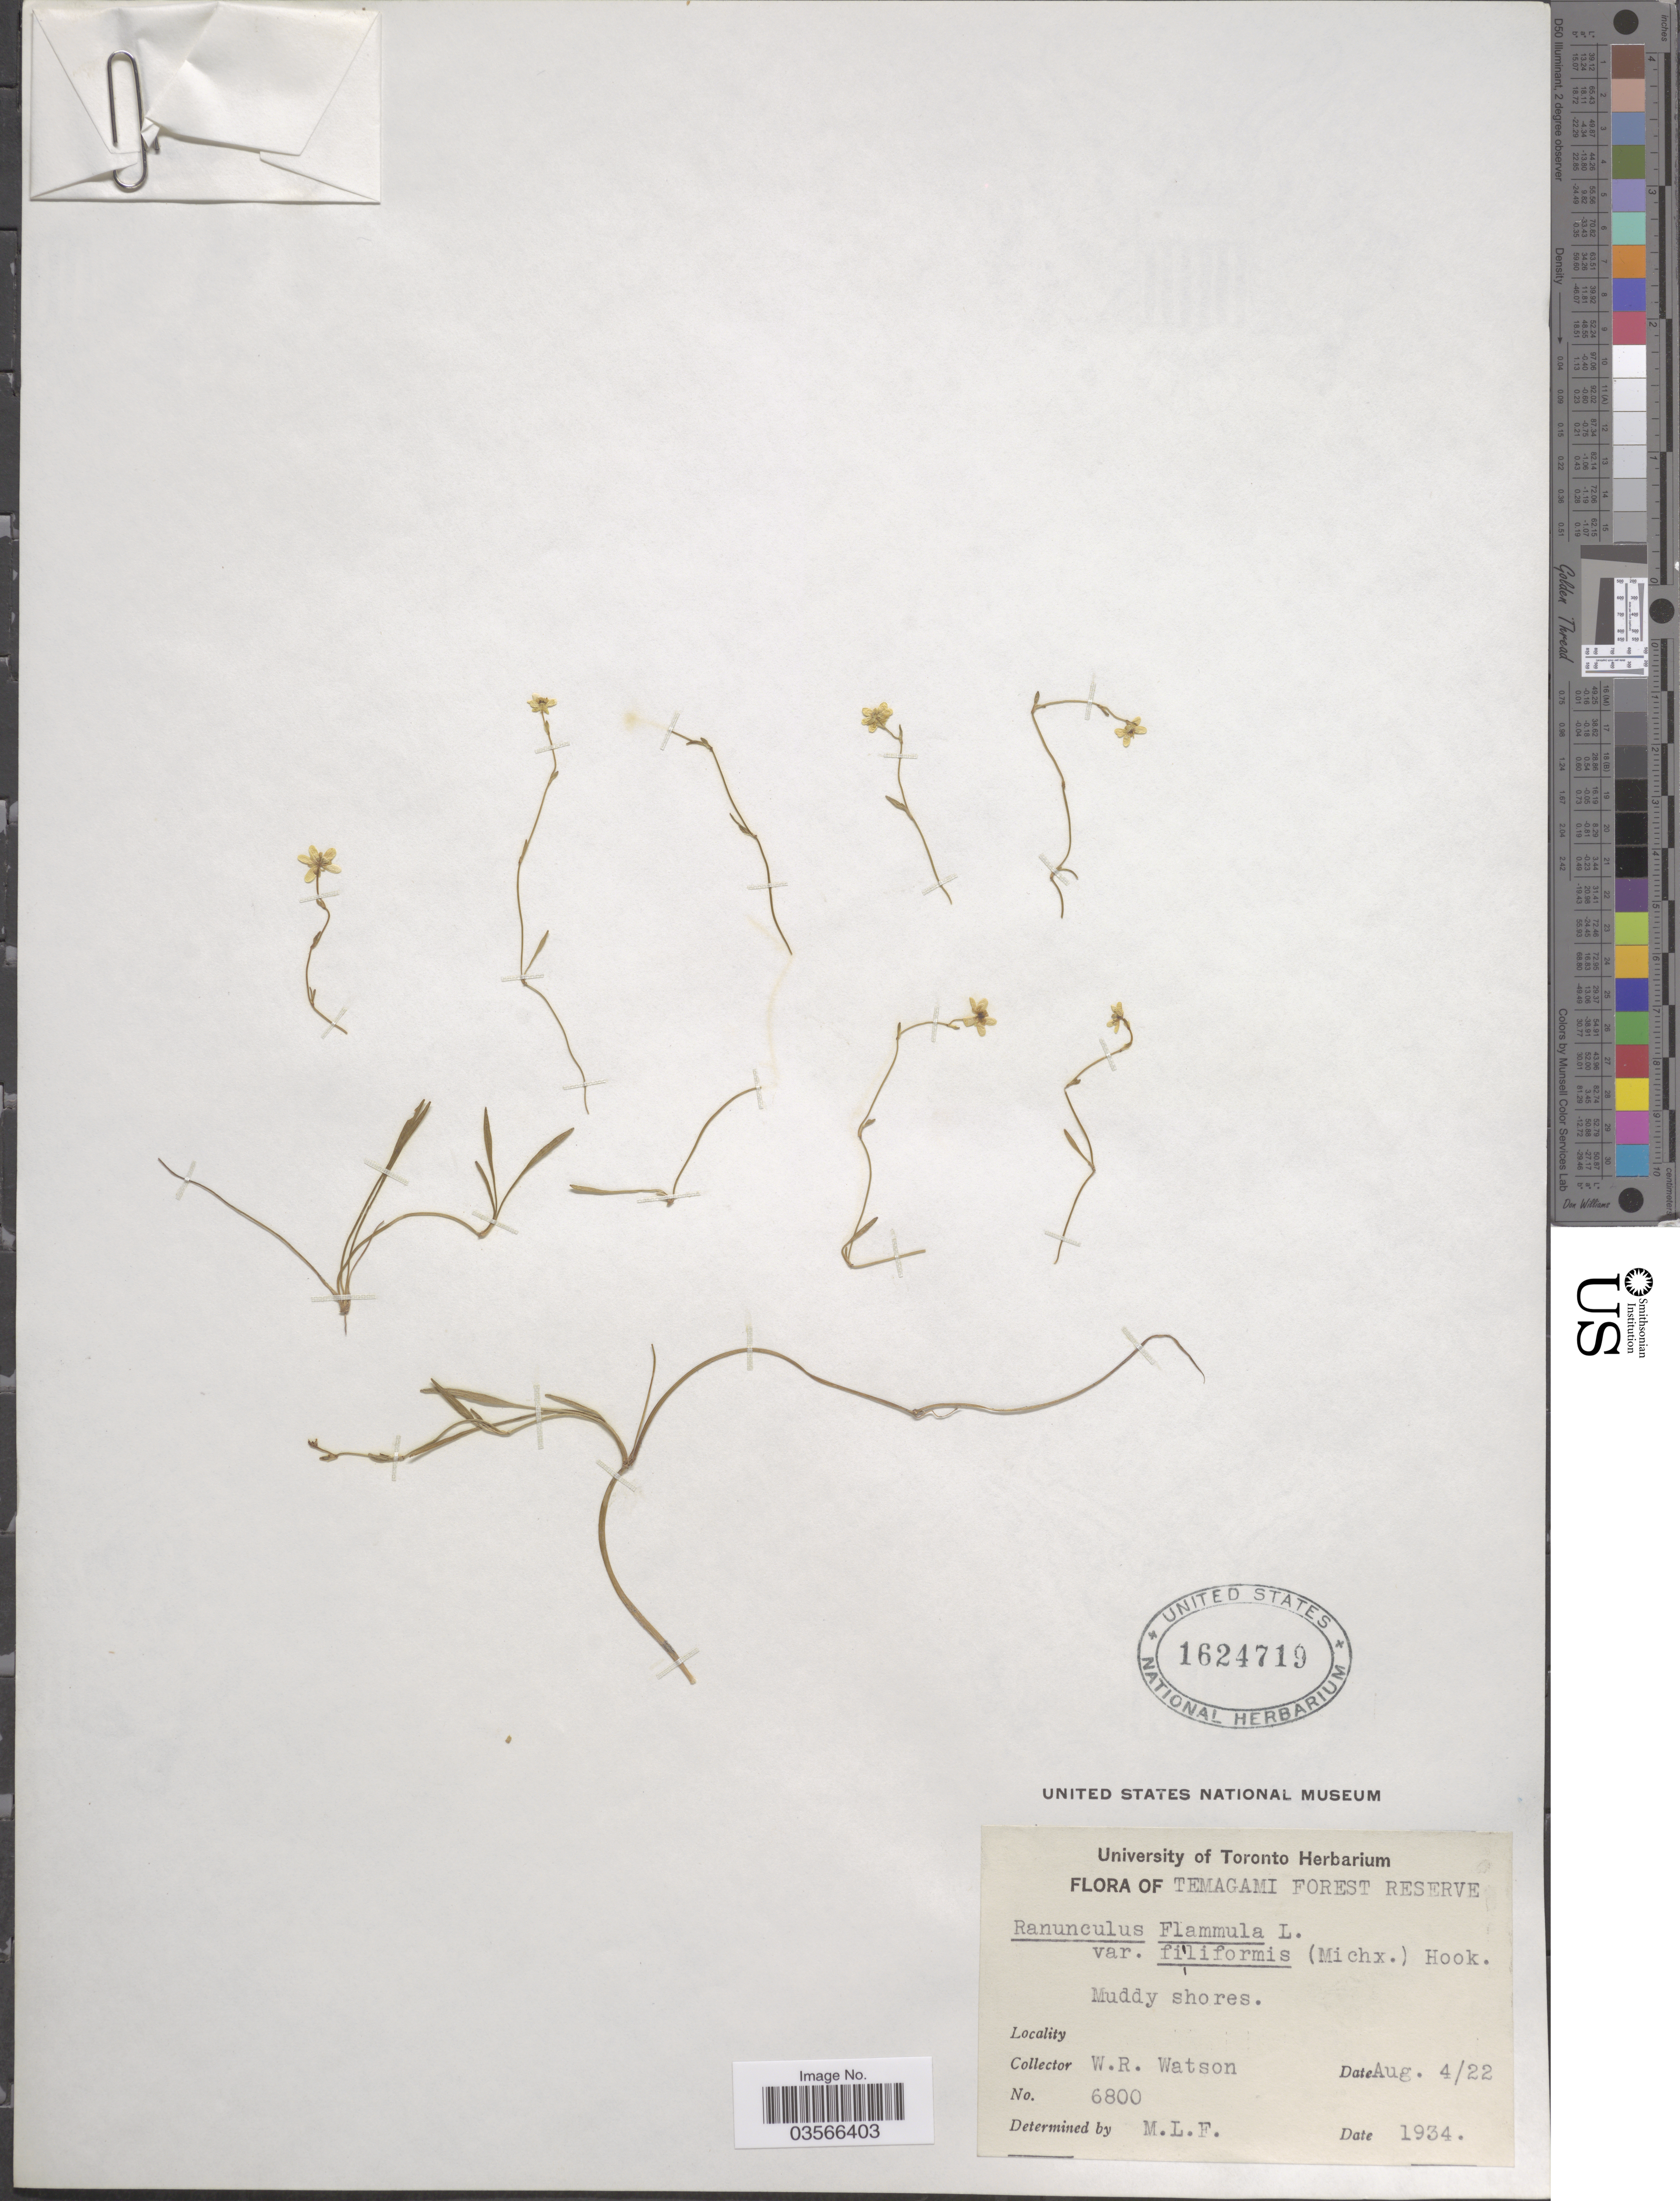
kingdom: Plantae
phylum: Tracheophyta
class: Magnoliopsida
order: Ranunculales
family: Ranunculaceae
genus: Ranunculus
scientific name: Ranunculus flammula var. filiformis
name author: (Michx.) Hook.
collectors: W. R. Watson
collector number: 6800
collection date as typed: Transcribed d/m/y: 4/8/22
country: Canada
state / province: Ontario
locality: Temagami Forest Reserve. Muddy shores.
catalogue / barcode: US 1624719